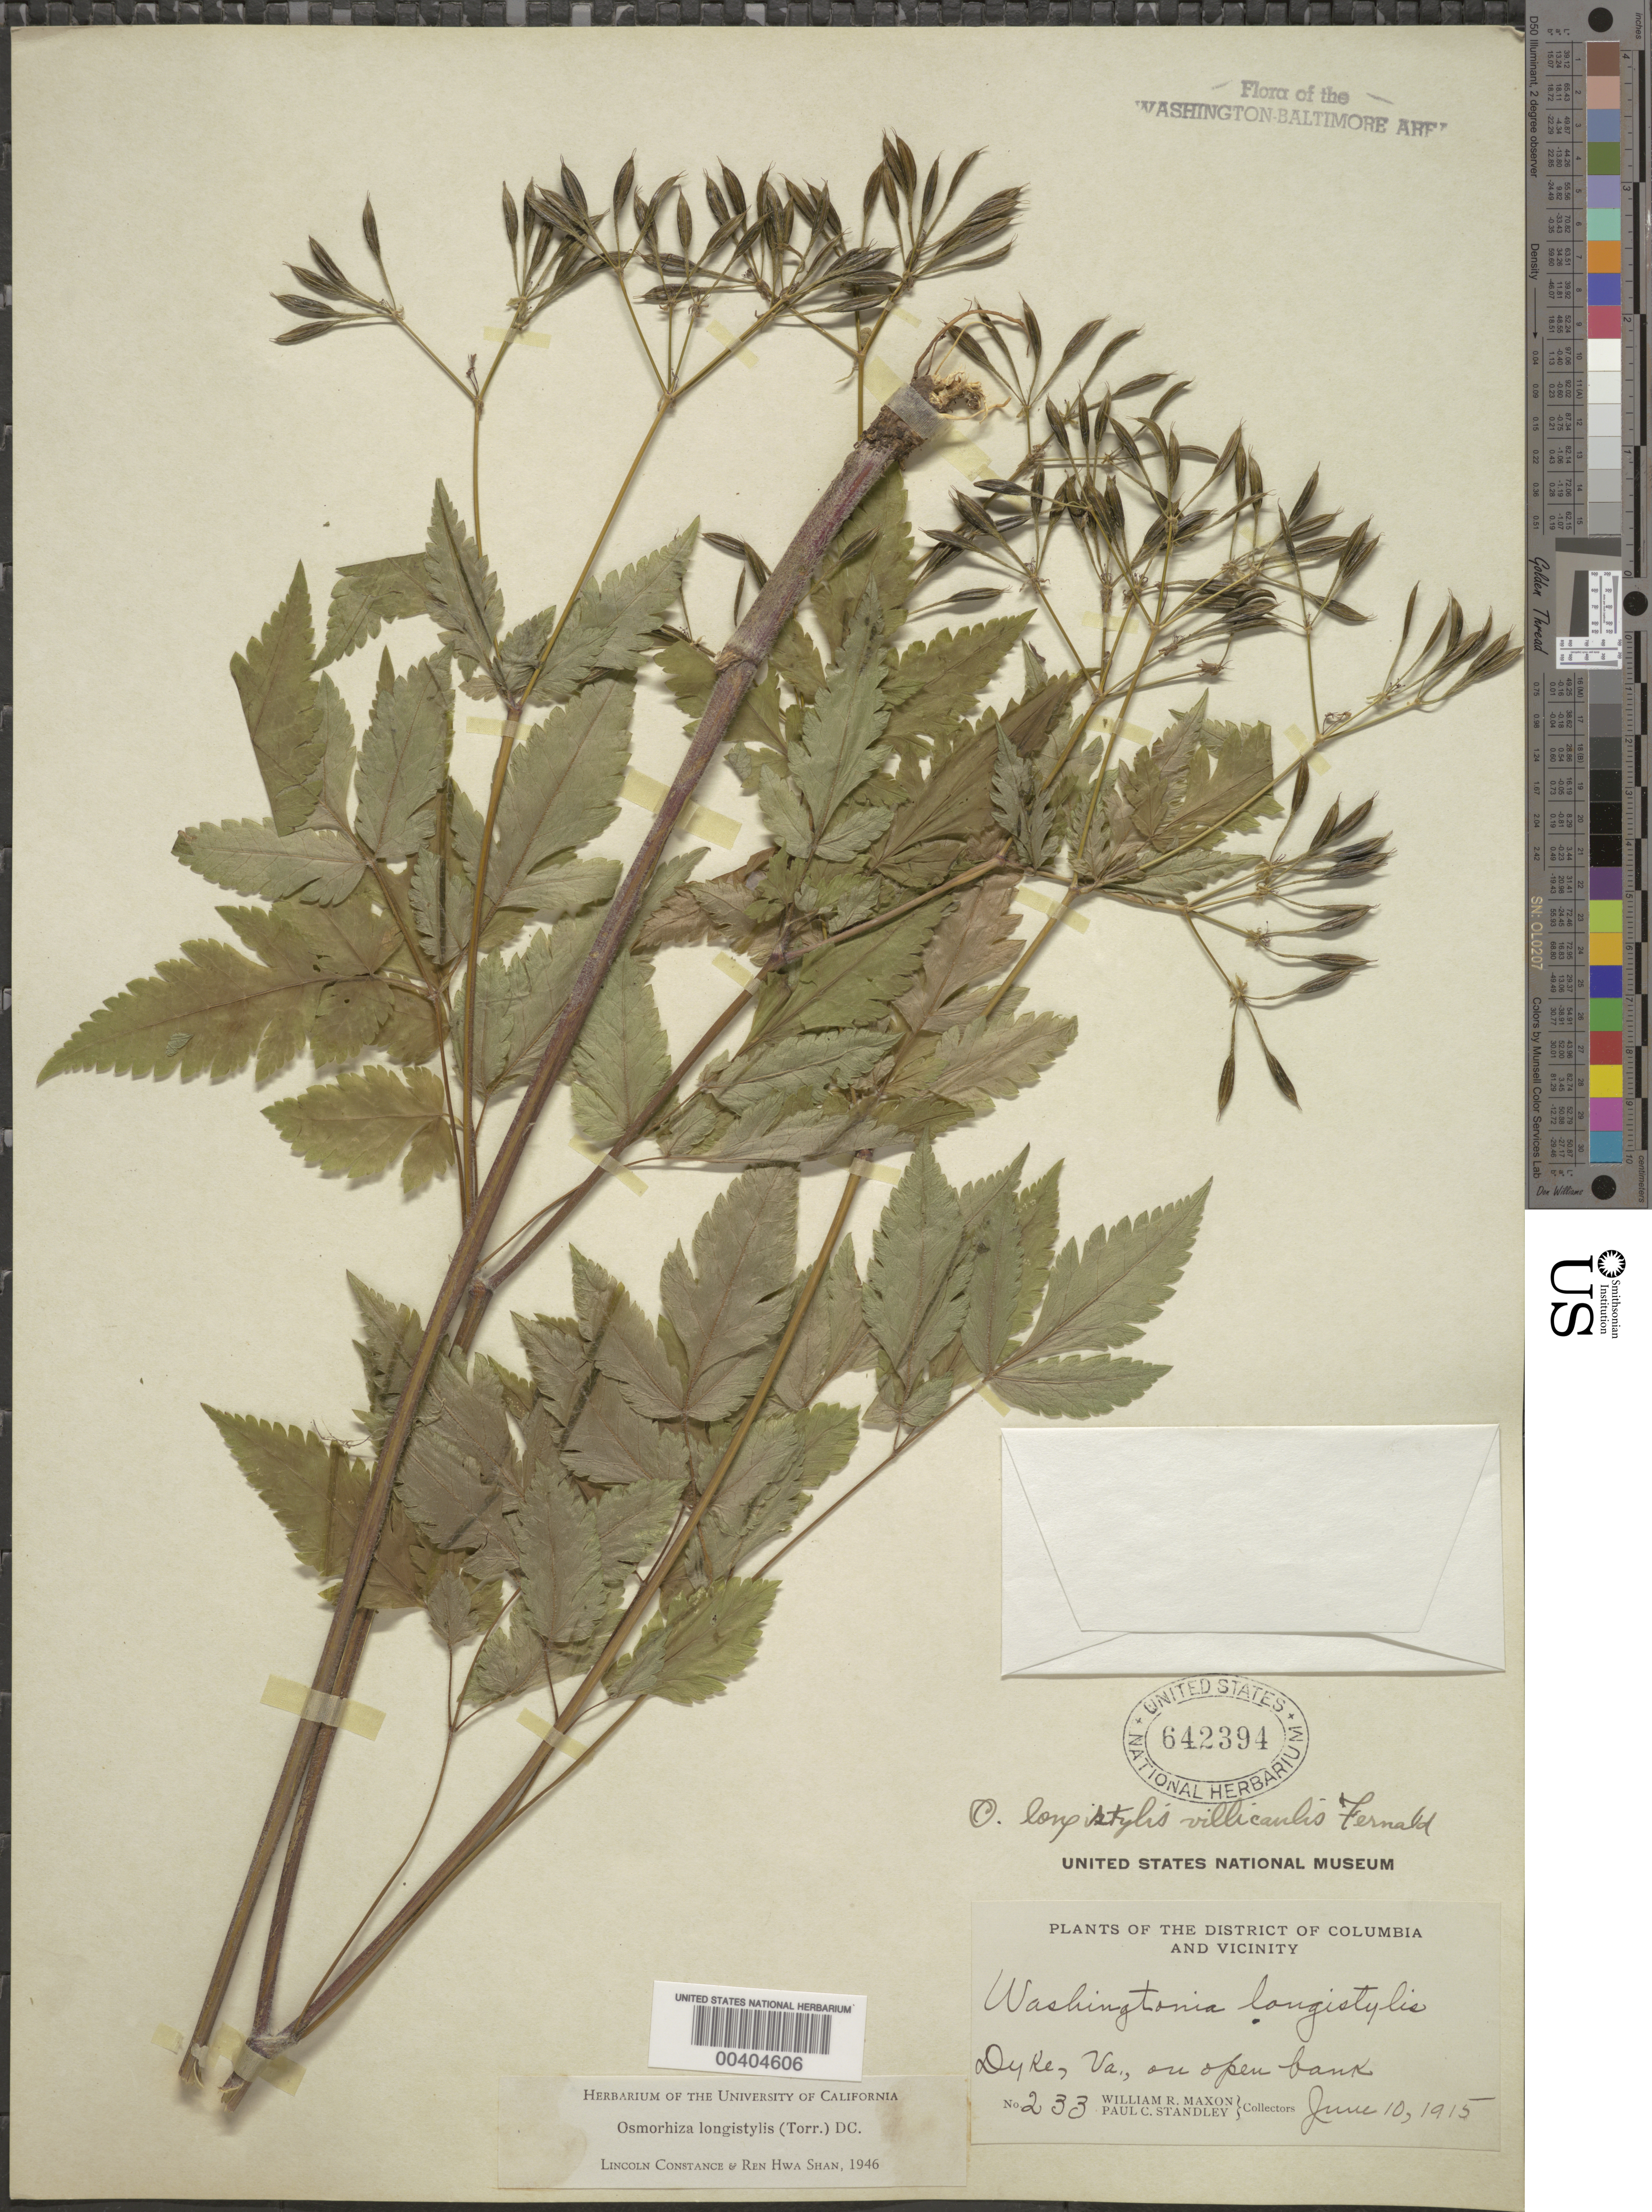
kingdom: Plantae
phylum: Tracheophyta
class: Magnoliopsida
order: Apiales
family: Apiaceae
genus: Osmorhiza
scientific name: Osmorhiza longistylis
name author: (Torr.) DC.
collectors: W. R. Maxon & P. C. Standley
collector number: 233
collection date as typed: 10 Jun 1915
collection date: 1915-06-10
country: United States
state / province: Virginia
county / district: Fairfax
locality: Dyke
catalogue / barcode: US 642394